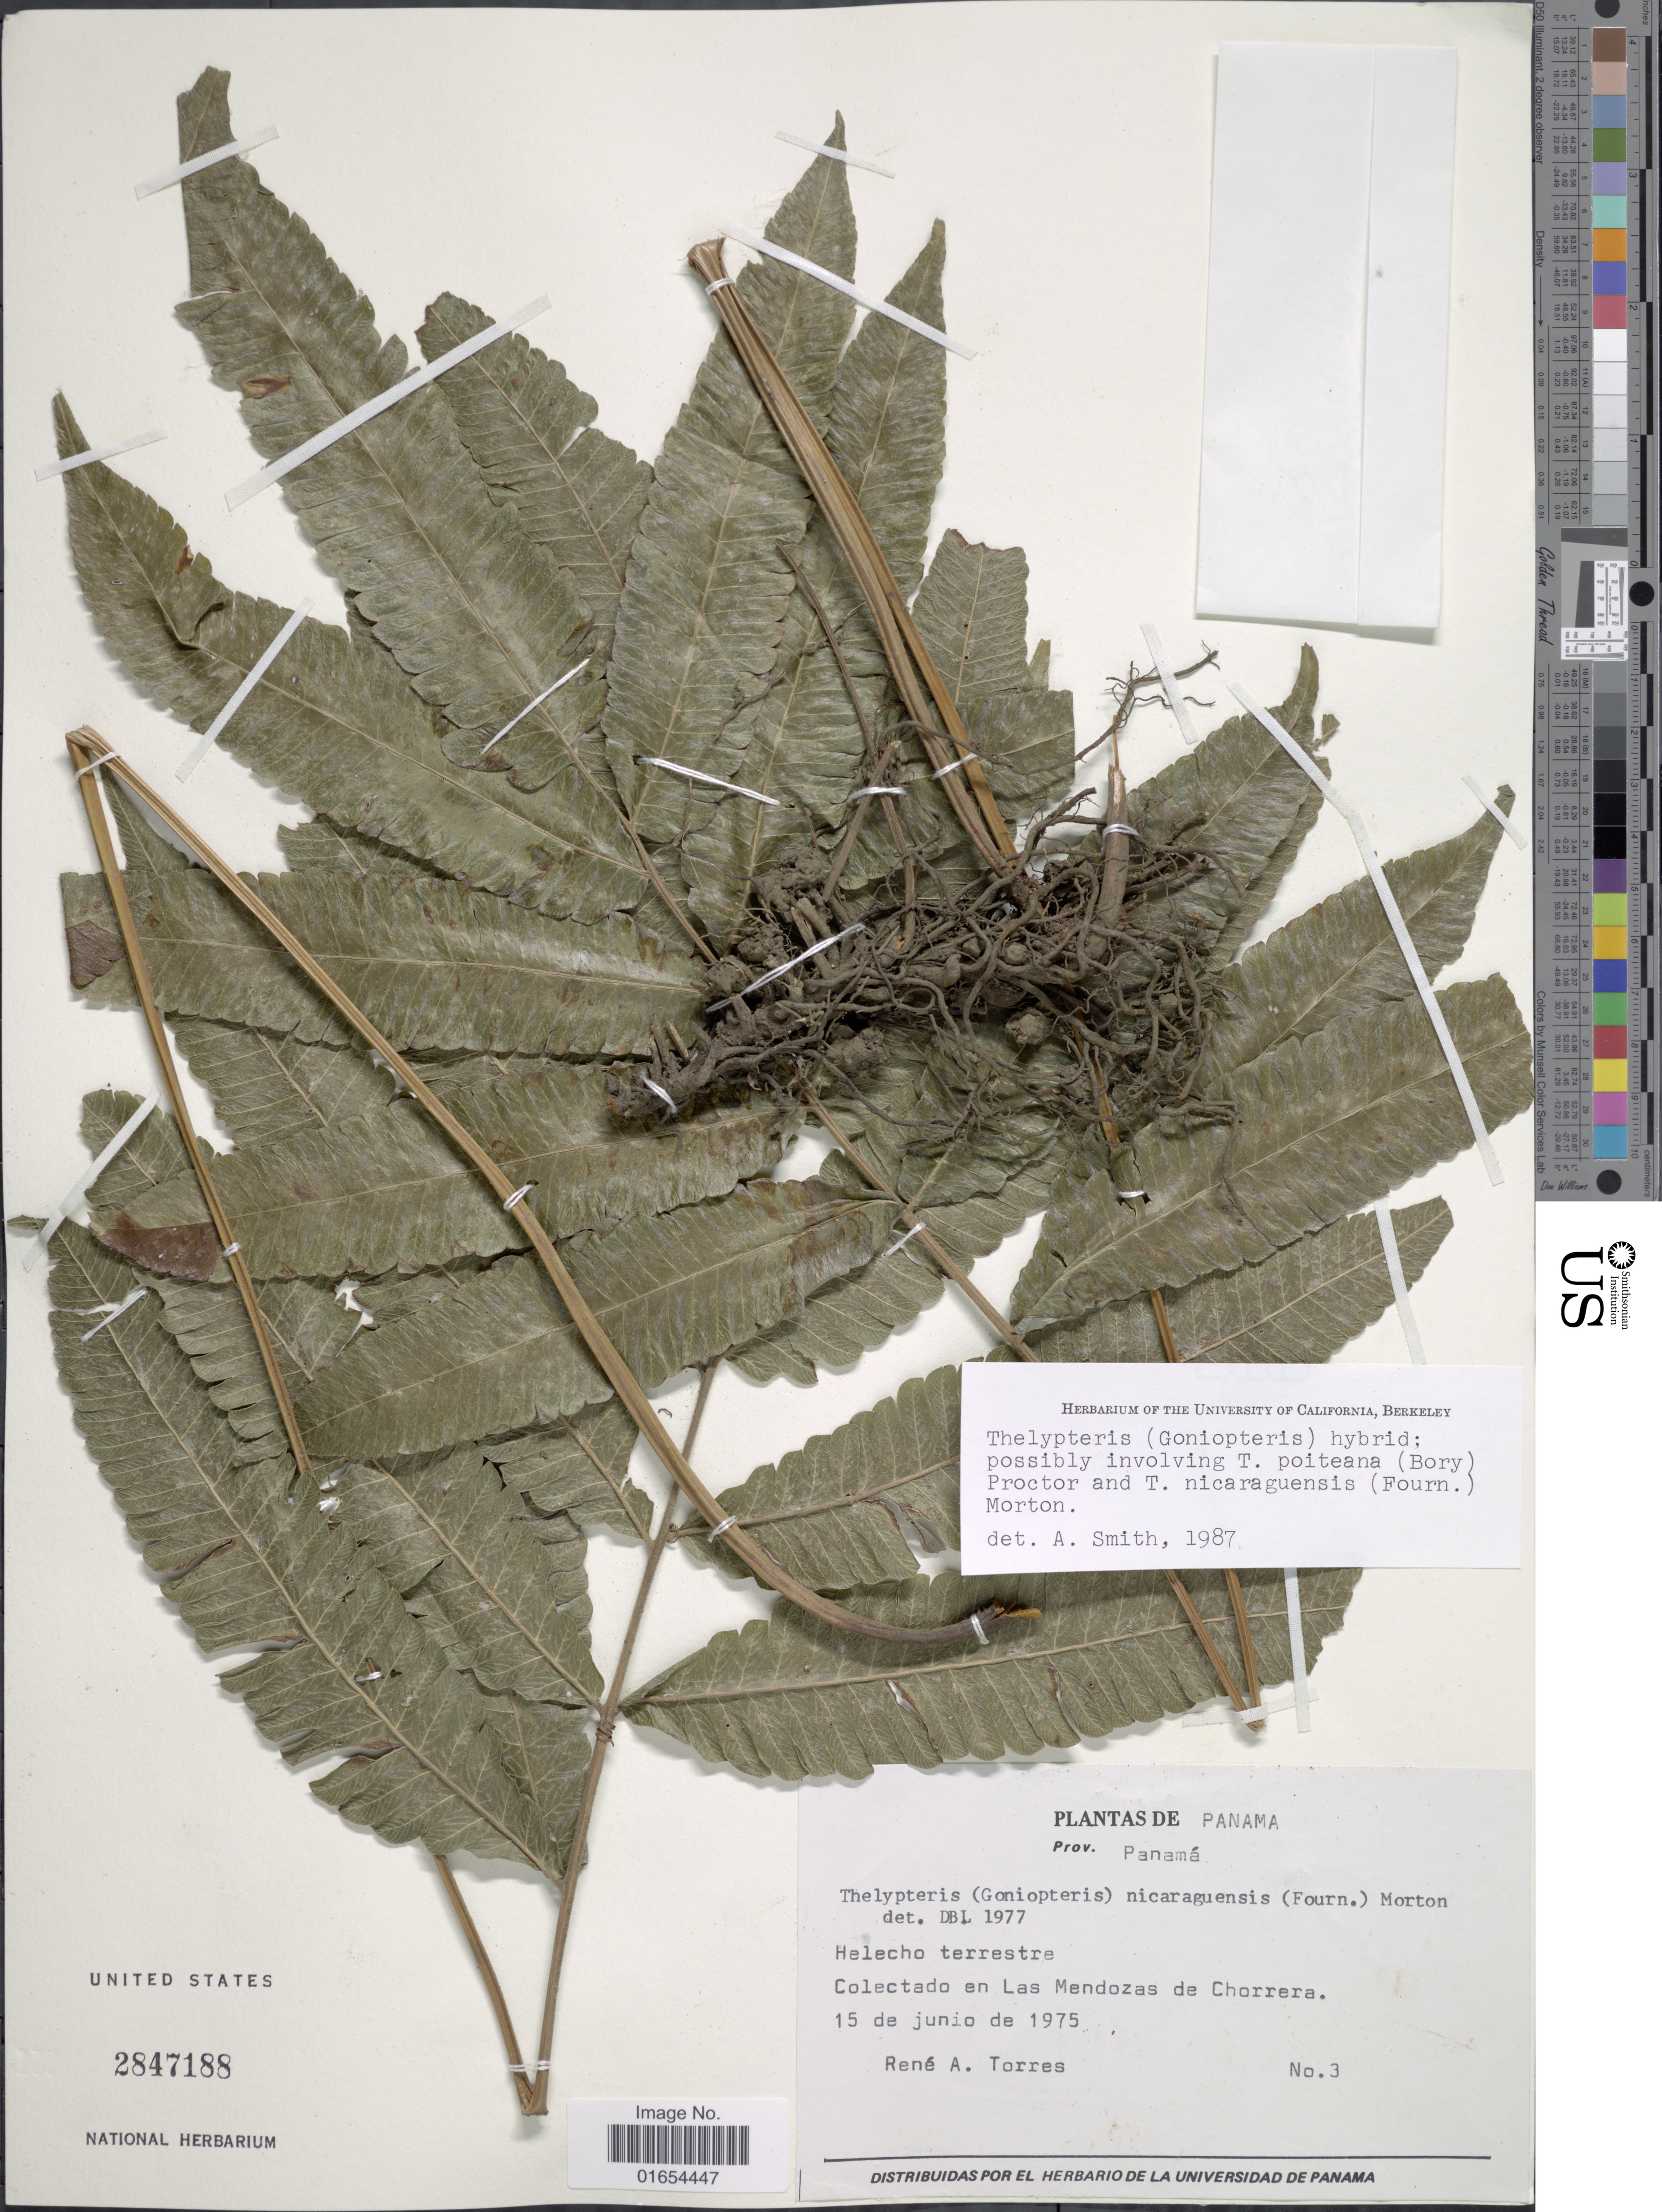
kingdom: Plantae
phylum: Tracheophyta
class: Polypodiopsida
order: Polypodiales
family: Thelypteridaceae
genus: Goniopteris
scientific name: x G. poiteana (Bory) Ching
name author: (C. Chr.)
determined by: Testo, W. L.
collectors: R. A. Torres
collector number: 3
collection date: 1975-06-15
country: Panama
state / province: Panamá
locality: Colectado en Las Mendozas de Chorrera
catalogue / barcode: US 2847188